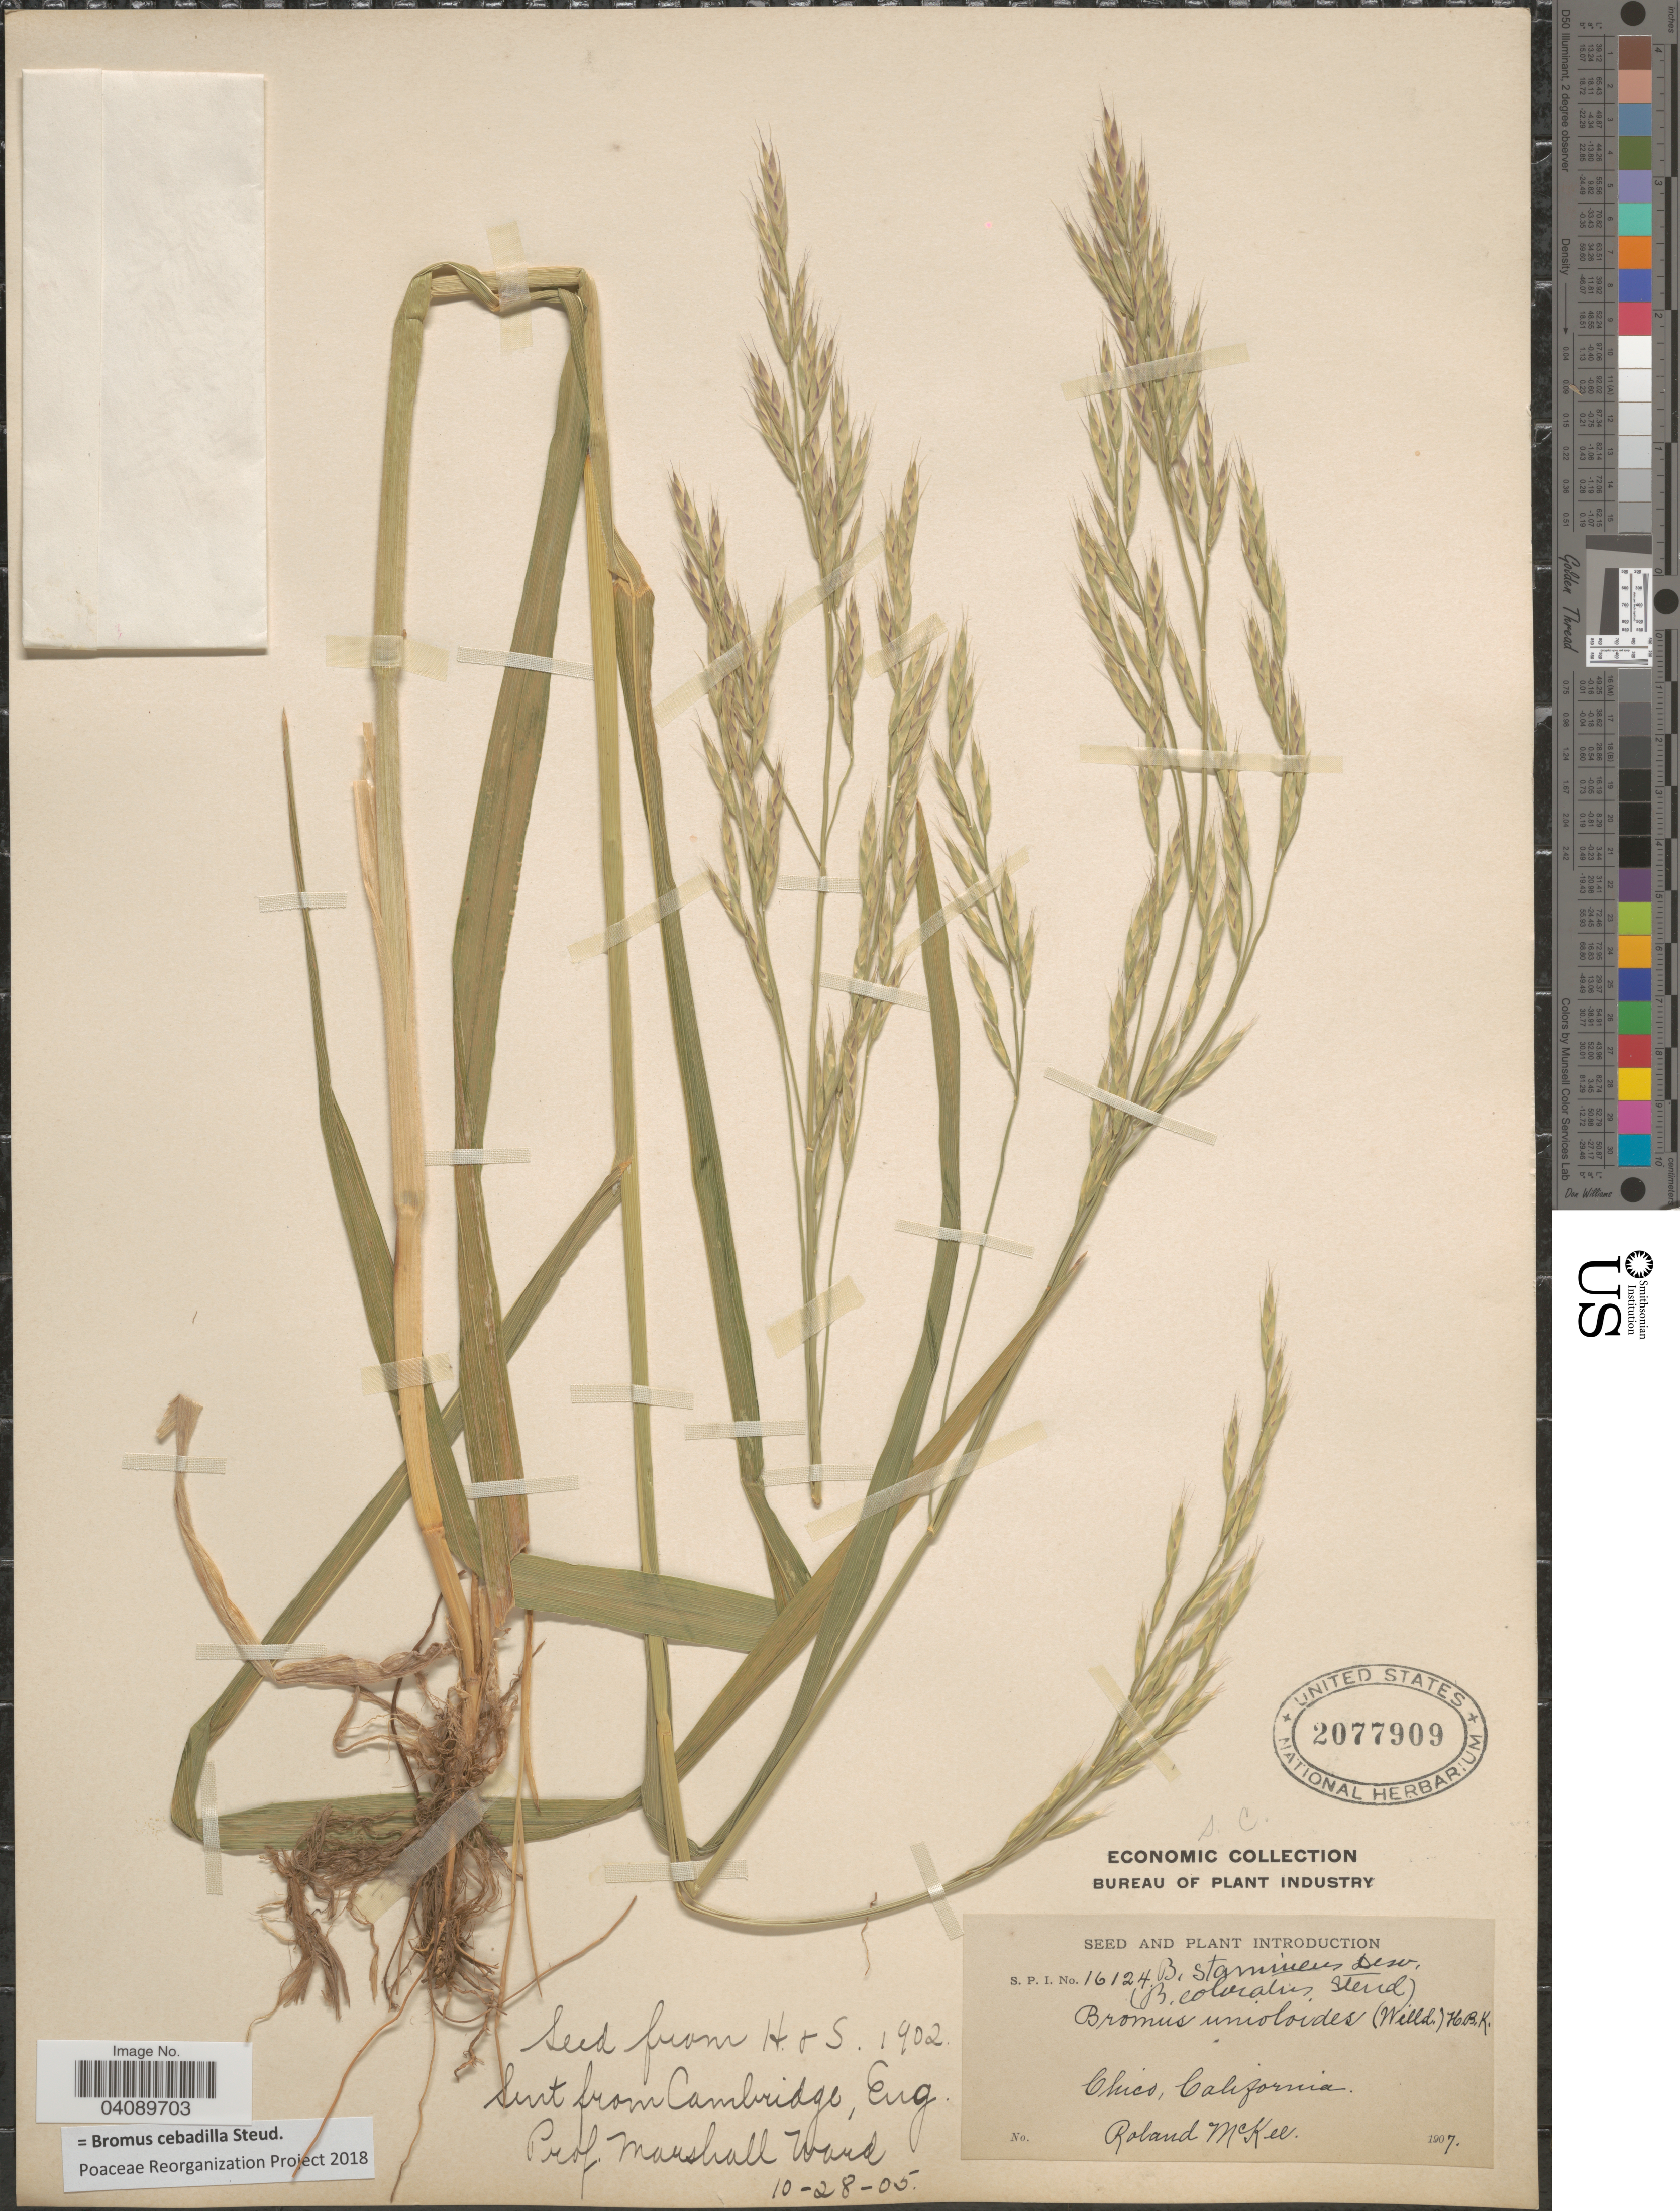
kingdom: Plantae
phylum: Tracheophyta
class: Liliopsida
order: Poales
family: Poaceae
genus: Bromus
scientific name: Bromus cebadilla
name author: Steud.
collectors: R. Mckee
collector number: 16124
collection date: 1907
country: United States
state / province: California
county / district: Butte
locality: Chico.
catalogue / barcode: US 2077909